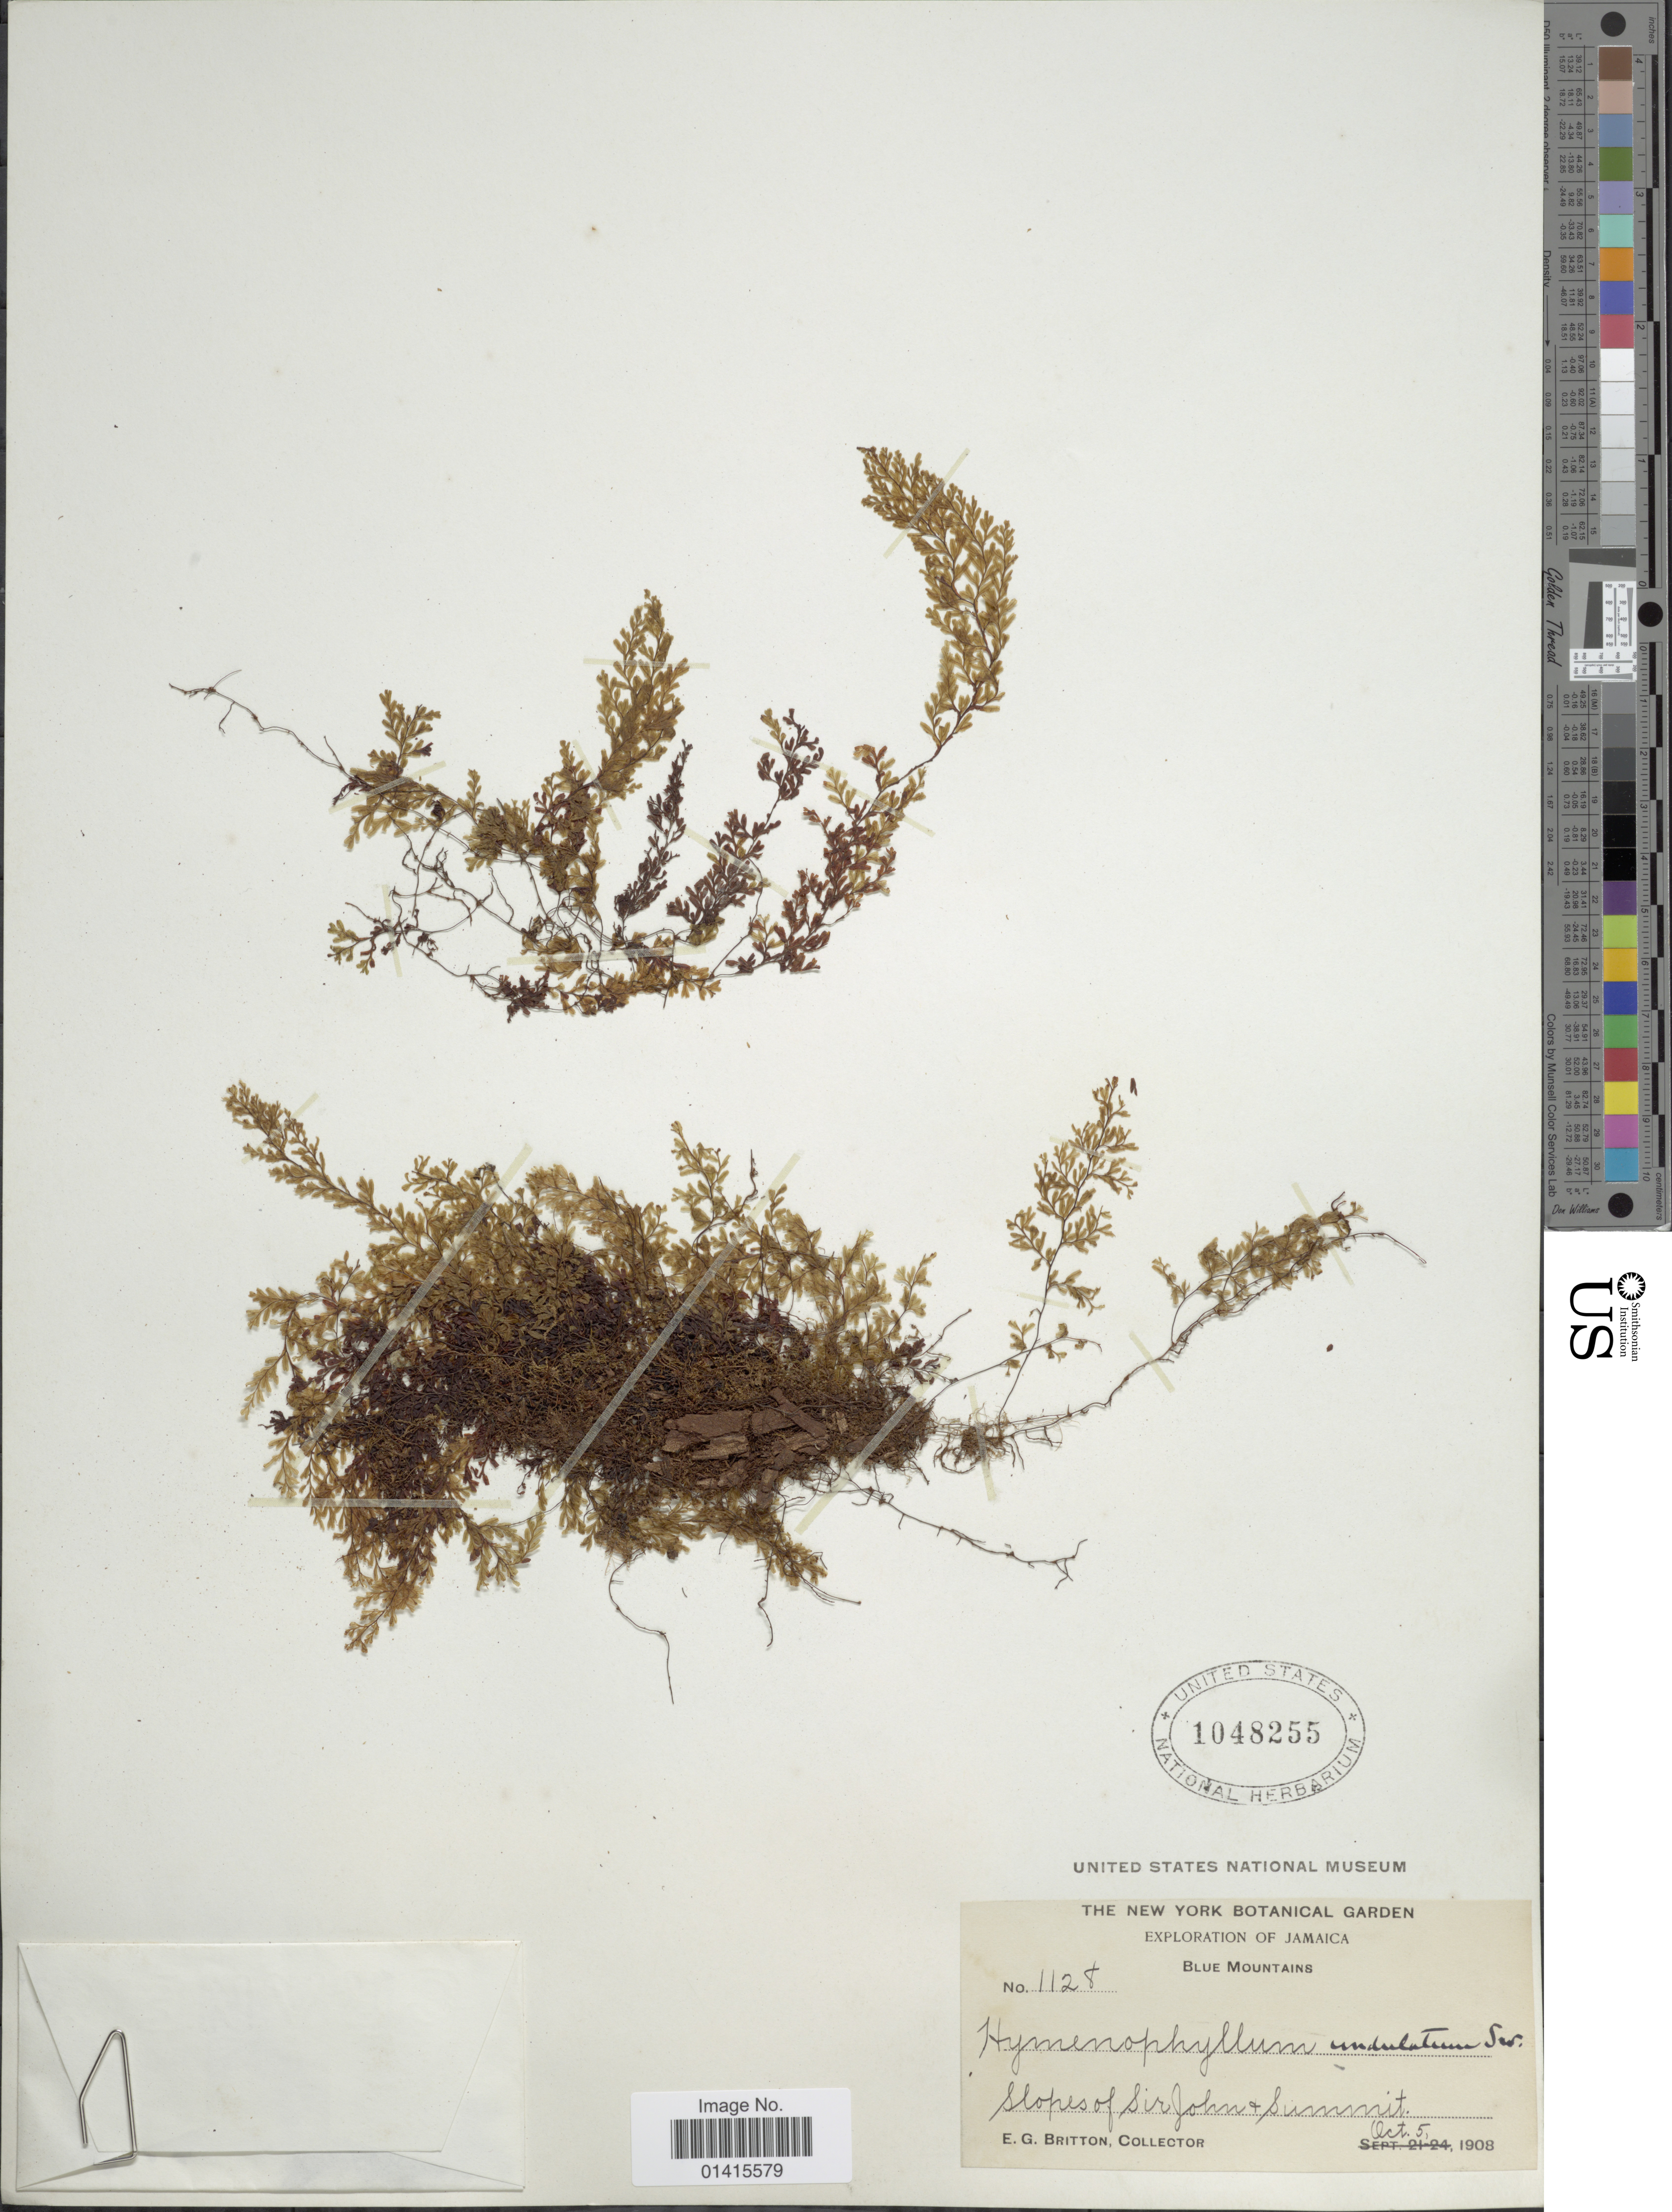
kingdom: Plantae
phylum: Tracheophyta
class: Polypodiopsida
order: Hymenophyllales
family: Hymenophyllaceae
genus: Hymenophyllum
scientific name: Hymenophyllum undulatum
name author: (Sw.) Sw.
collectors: E. G. Britton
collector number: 1128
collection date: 1908-10-05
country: Jamaica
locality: Blue Mountains, slopes of Sir John & summit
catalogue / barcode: US 1048255